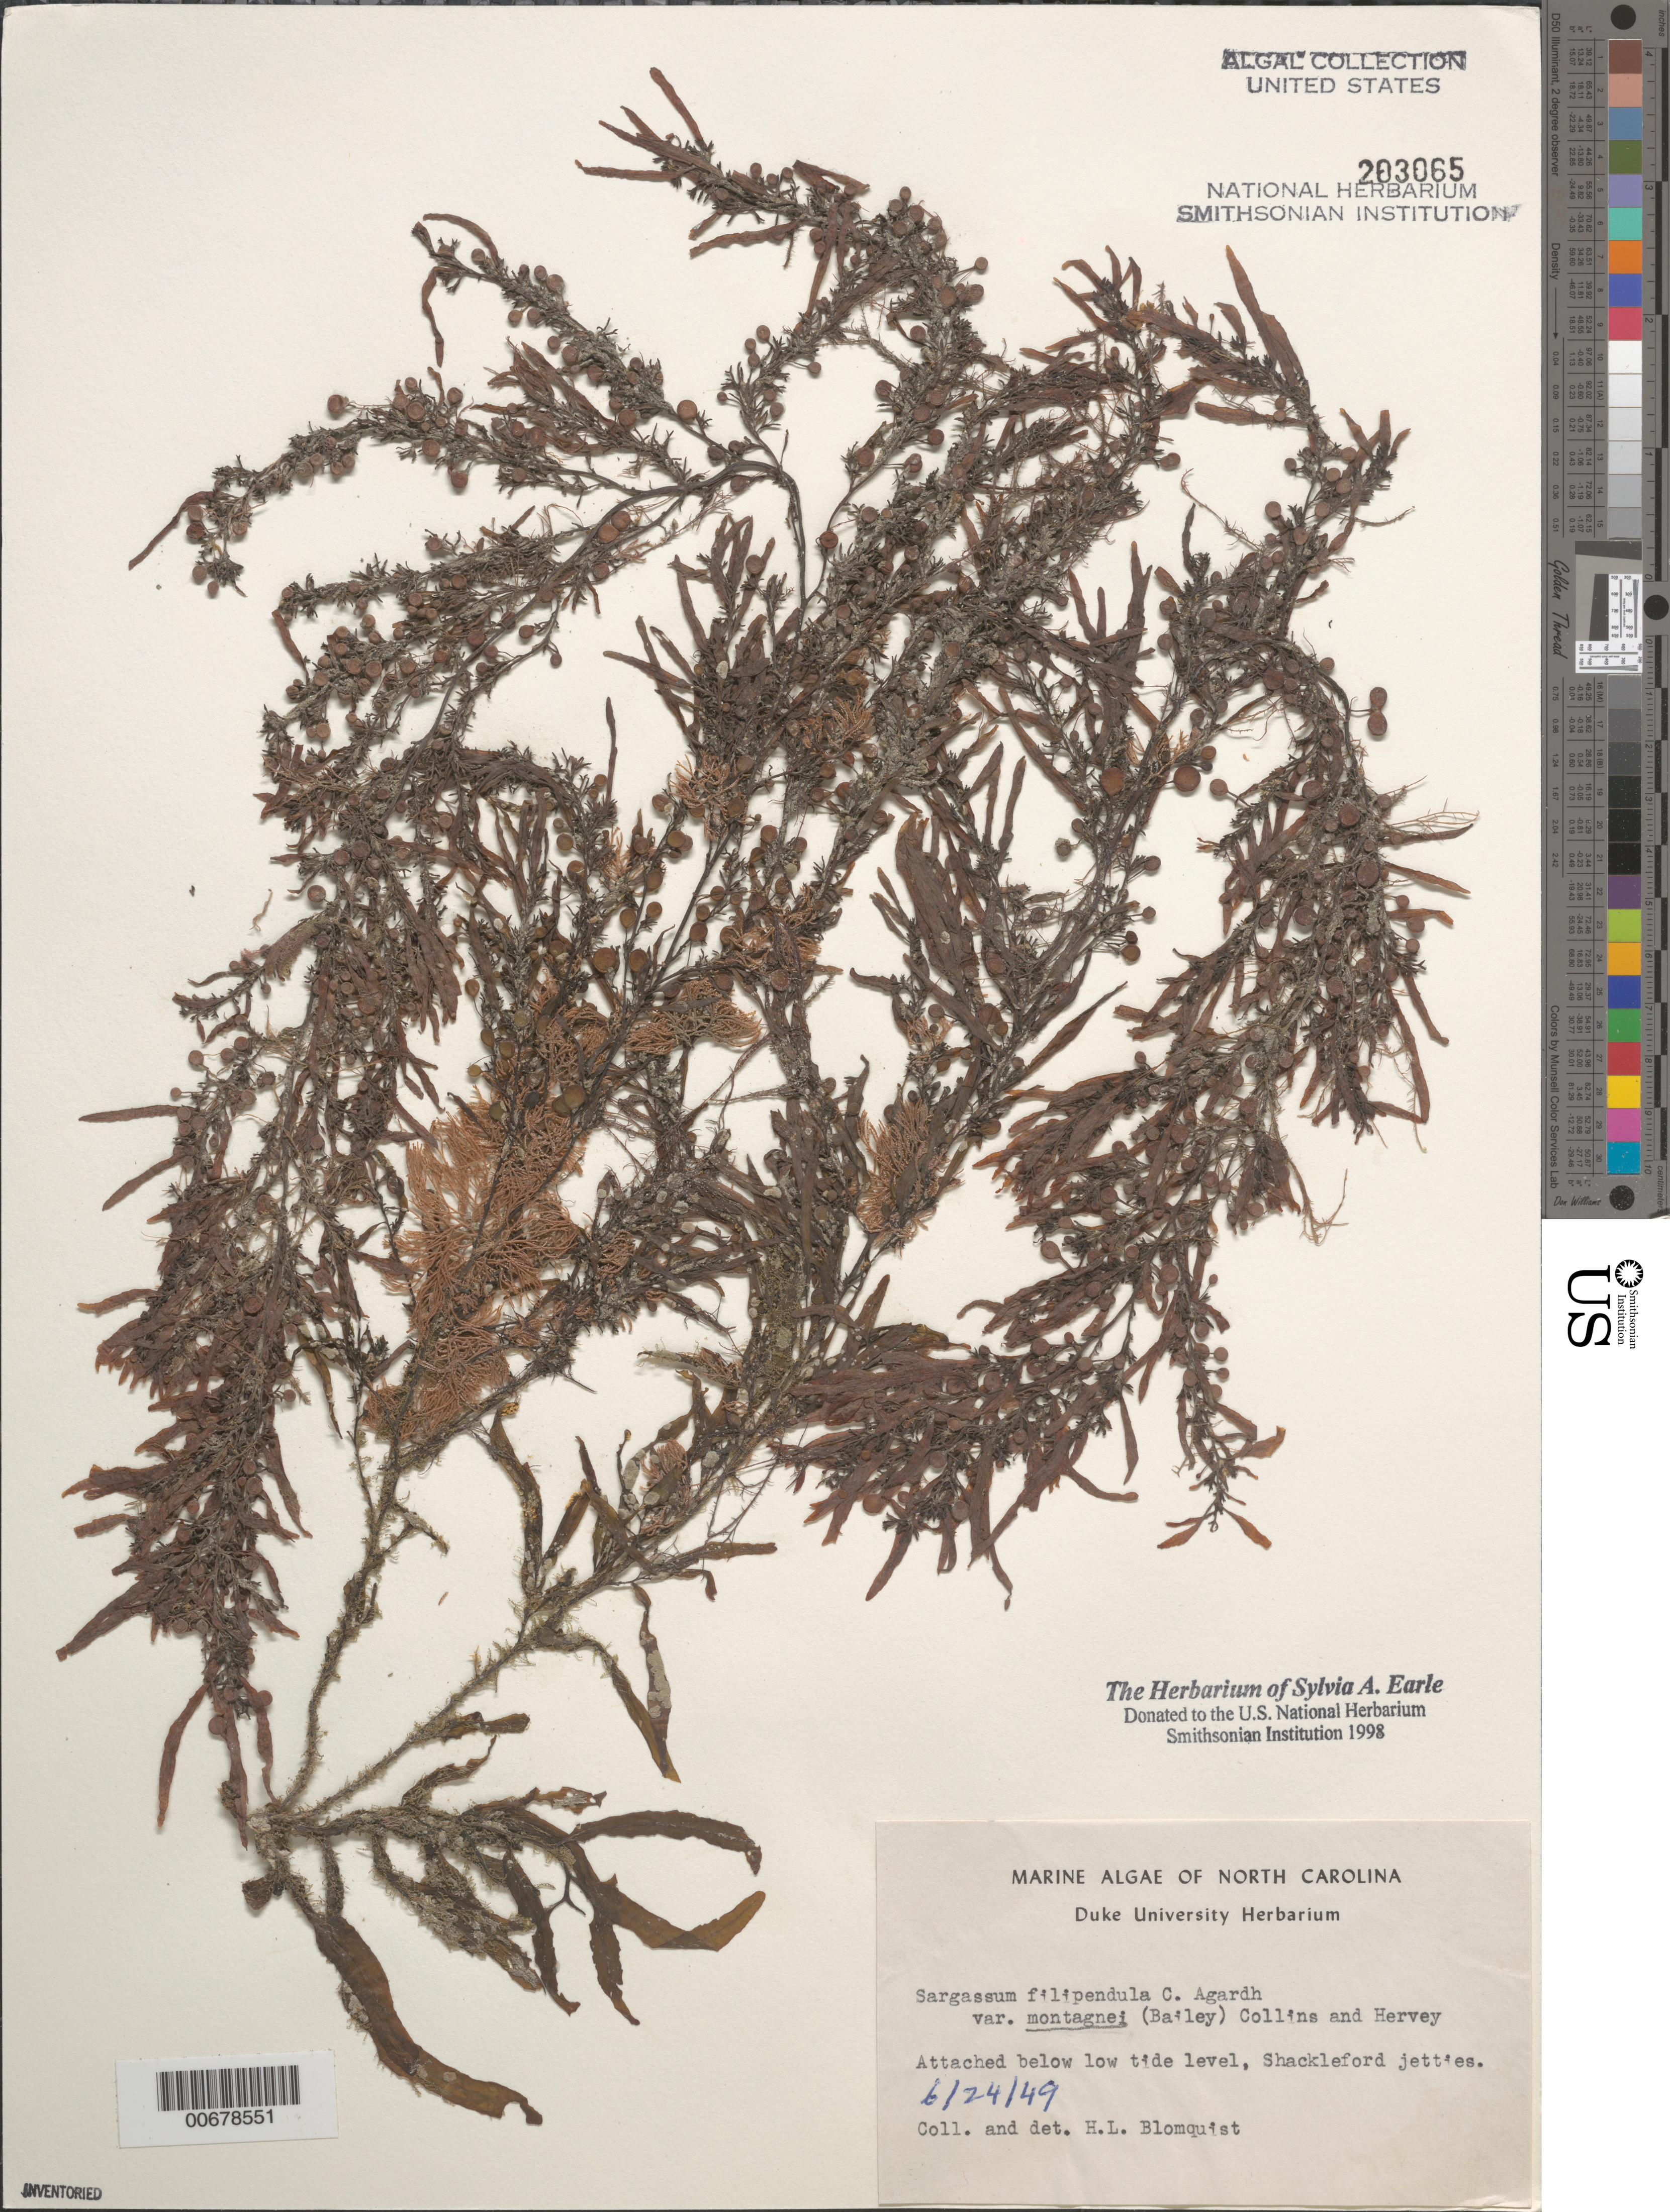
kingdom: Chromista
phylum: Ochrophyta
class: Phaeophyceae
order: Fucales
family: Sargassaceae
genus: Sargassum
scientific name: Sargassum filipendula var. montagnei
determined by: Blomquist, H. L.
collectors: H. Blomquist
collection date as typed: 24 Jun 1949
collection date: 1949-06-24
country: United States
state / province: North Carolina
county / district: Carteret County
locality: Shackleford jetties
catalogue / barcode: US 203065